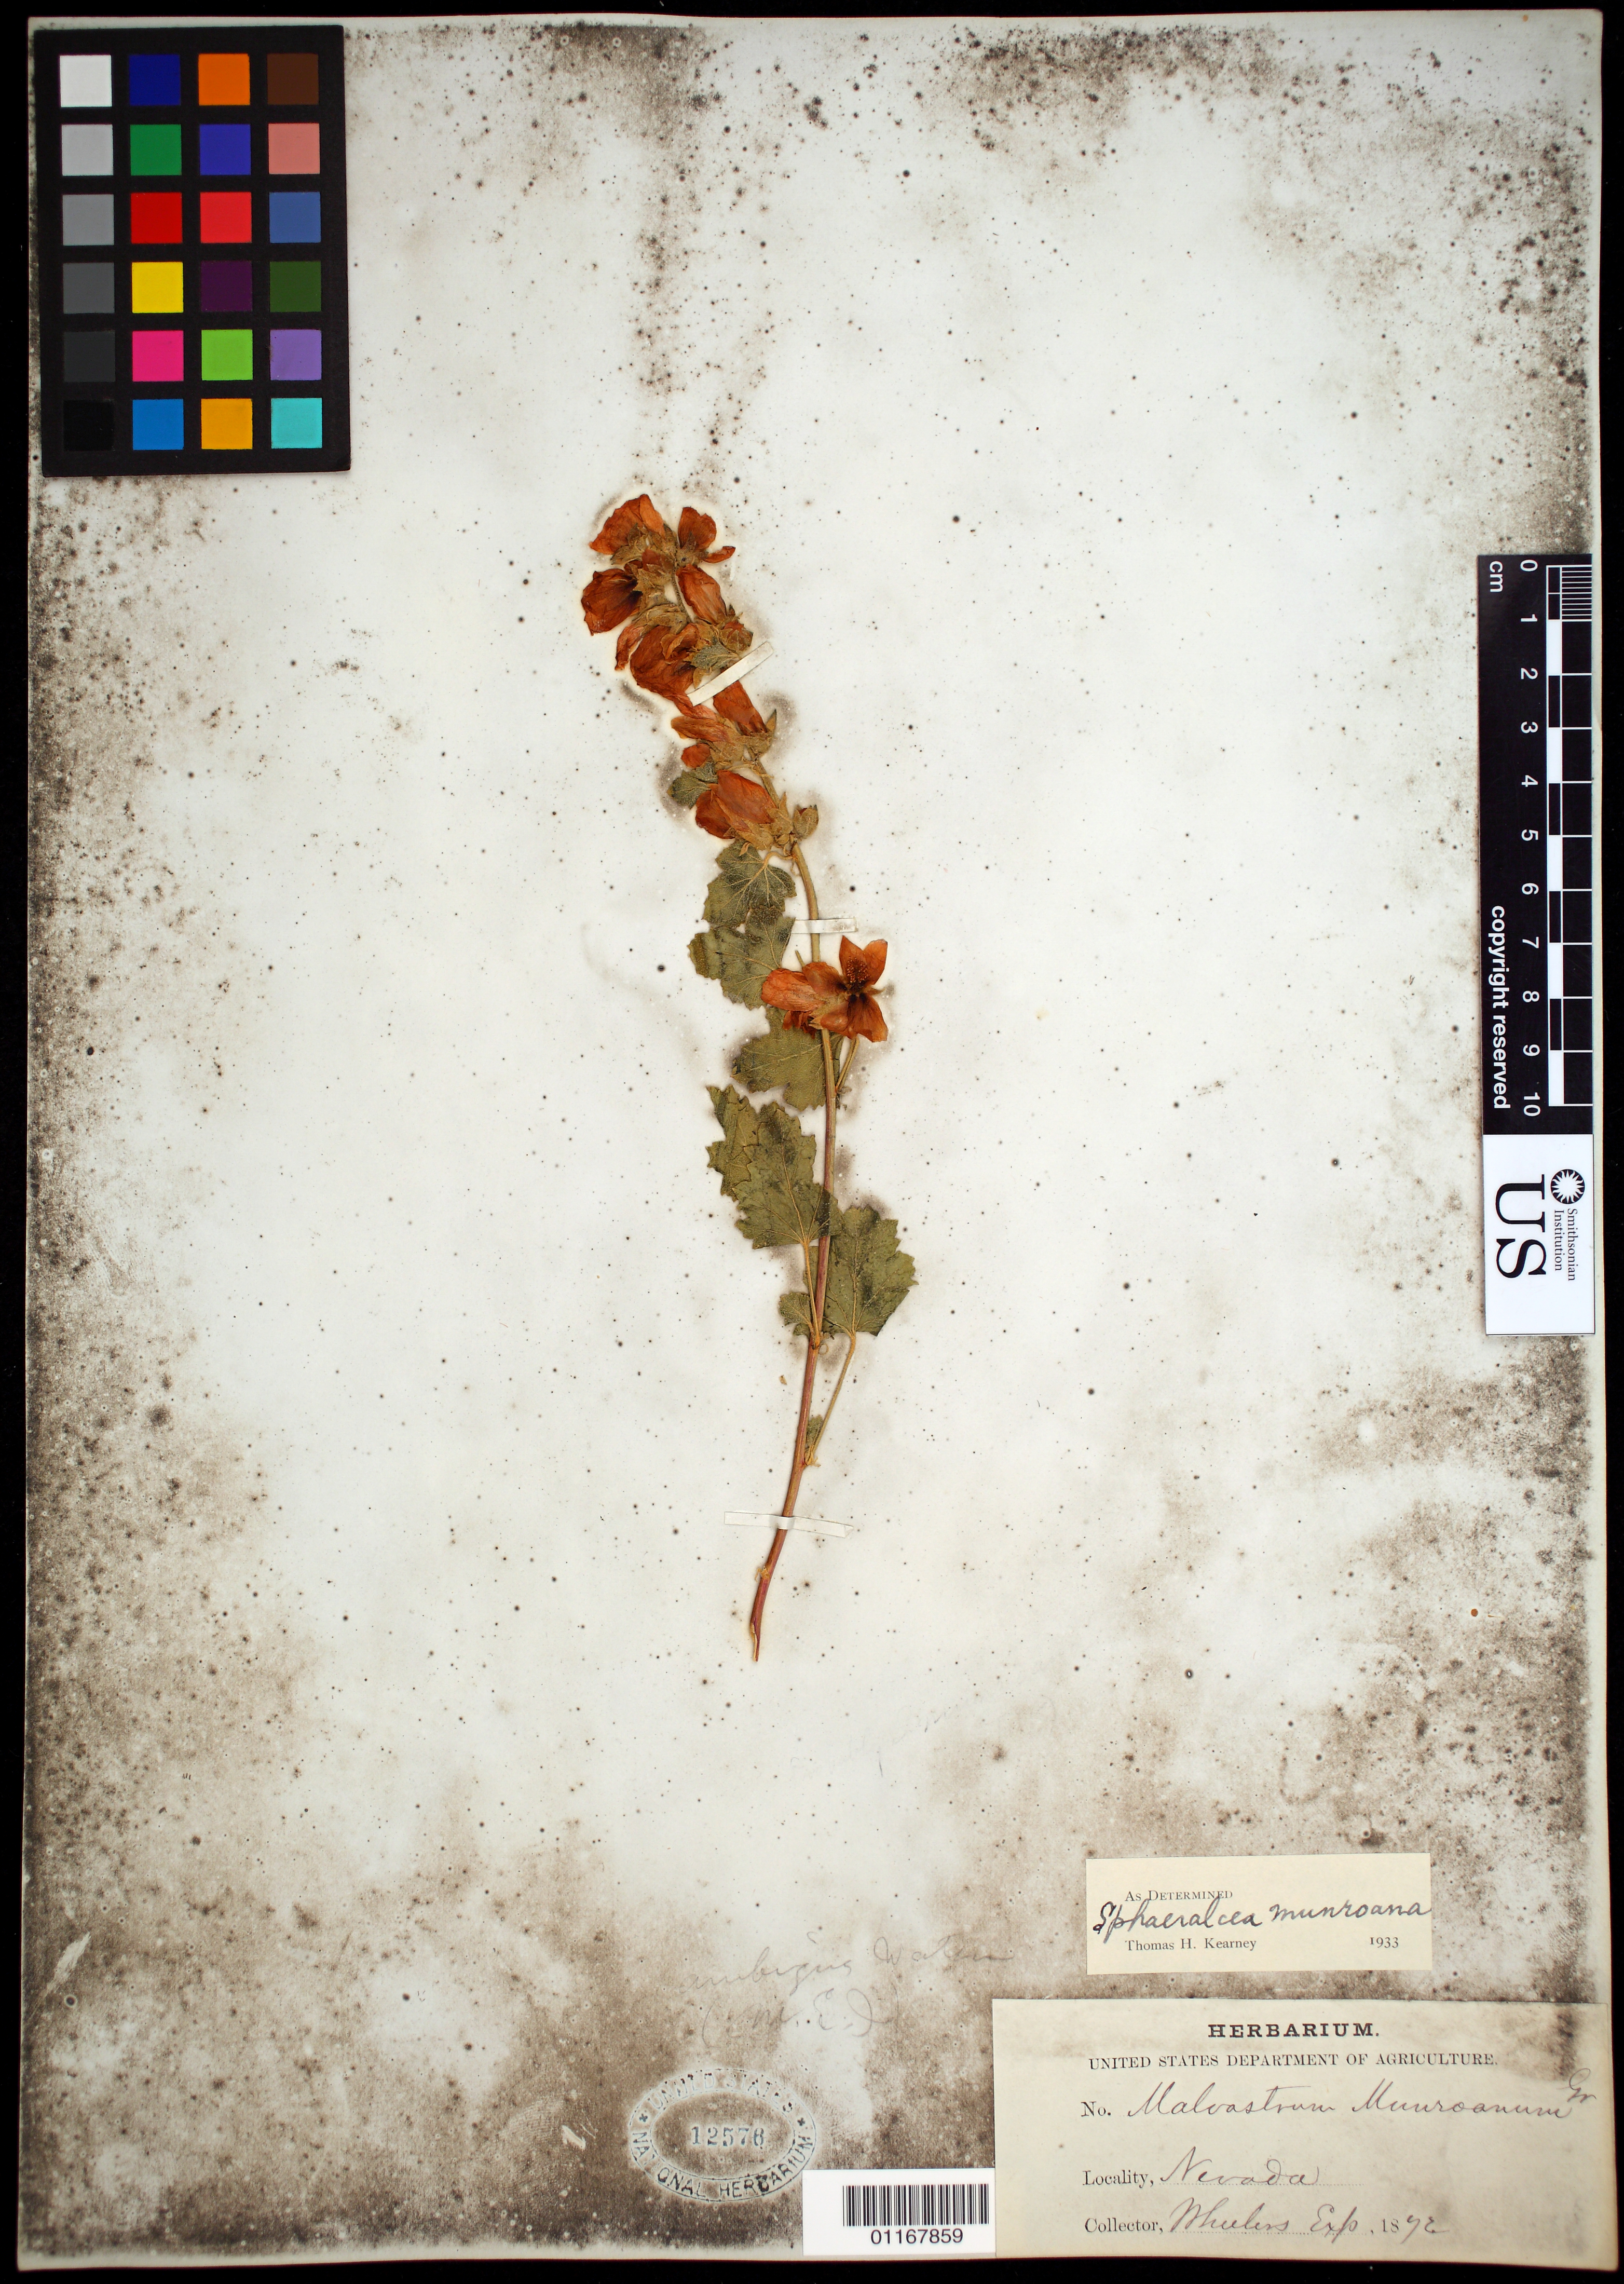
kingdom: Plantae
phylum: Tracheophyta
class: Magnoliopsida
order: Malvales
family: Malvaceae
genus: Sphaeralcea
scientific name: Sphaeralcea munroana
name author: (Douglas ex Lindl.) Spach ex A. Gray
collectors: -- Wheeler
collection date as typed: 1872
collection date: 1872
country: United States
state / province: Nevada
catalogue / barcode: US 12576